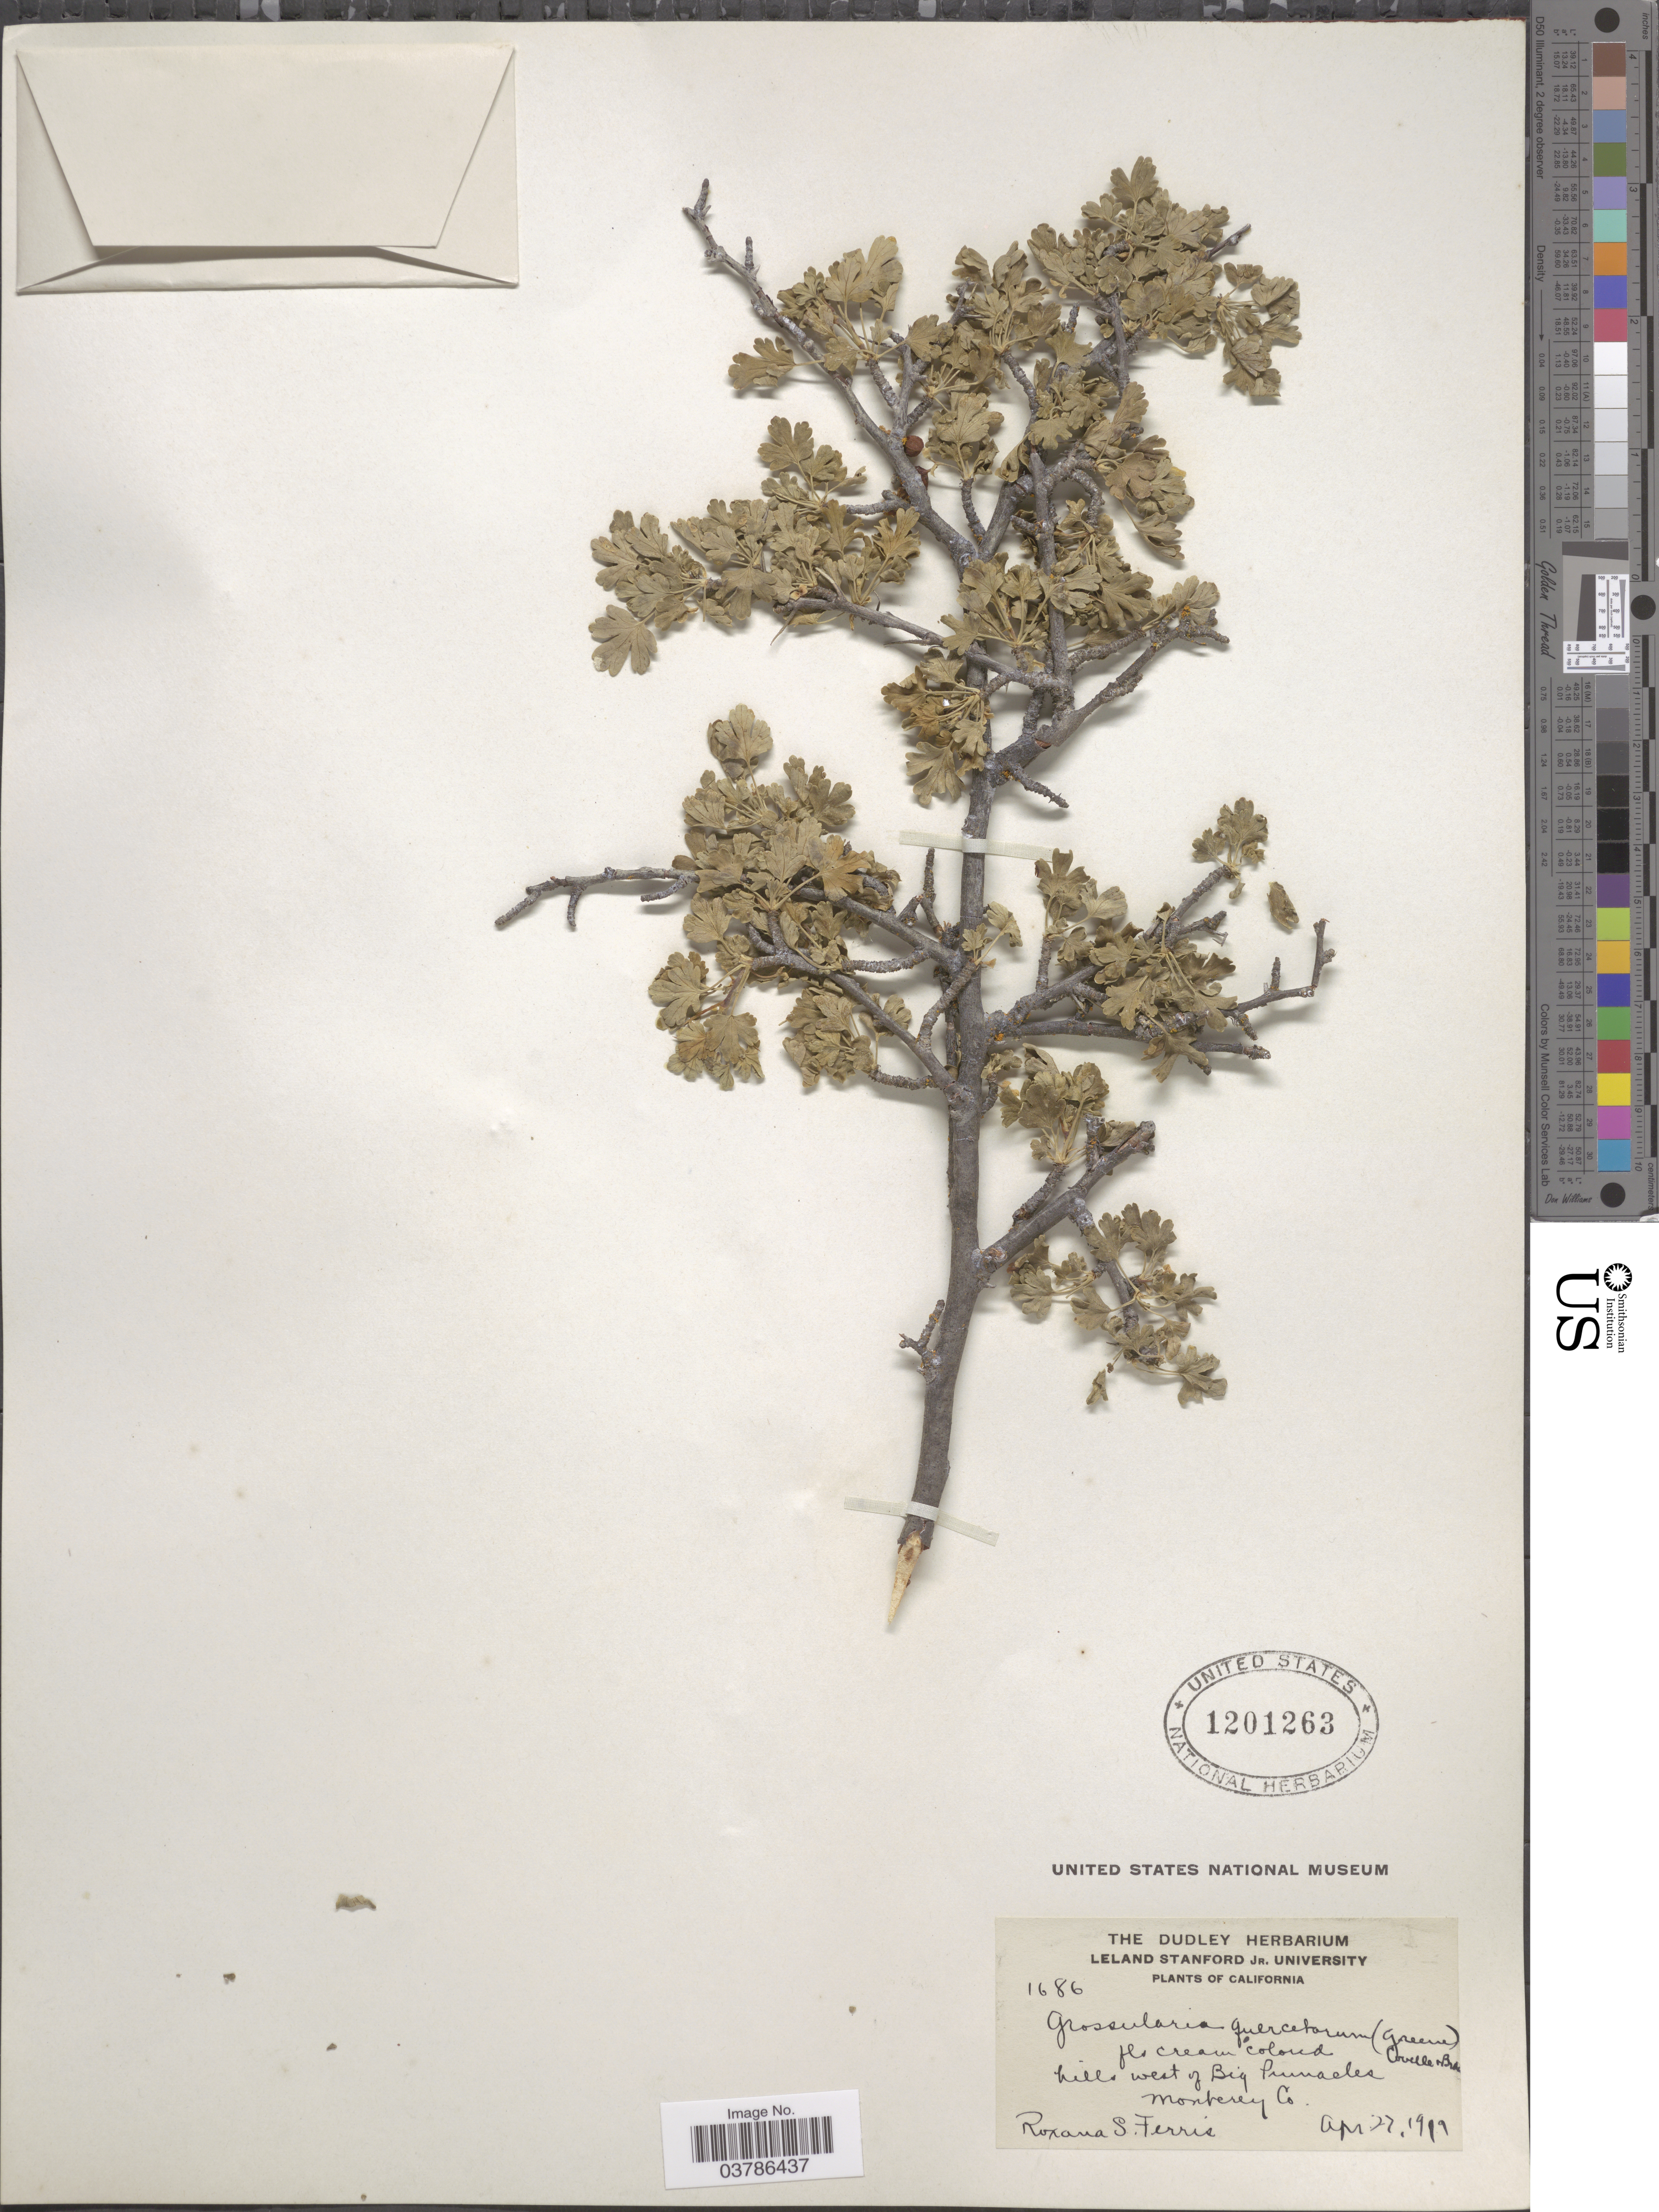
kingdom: Plantae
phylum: Tracheophyta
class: Magnoliopsida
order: Saxifragales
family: Grossulariaceae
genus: Ribes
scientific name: Ribes quercetorum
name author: Greene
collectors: R. S. Ferris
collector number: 1686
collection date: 1919-04-27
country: United States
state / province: California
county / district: Monterey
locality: Hills west of Big Punnaeles*. Monterey Co.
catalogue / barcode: US 1201263